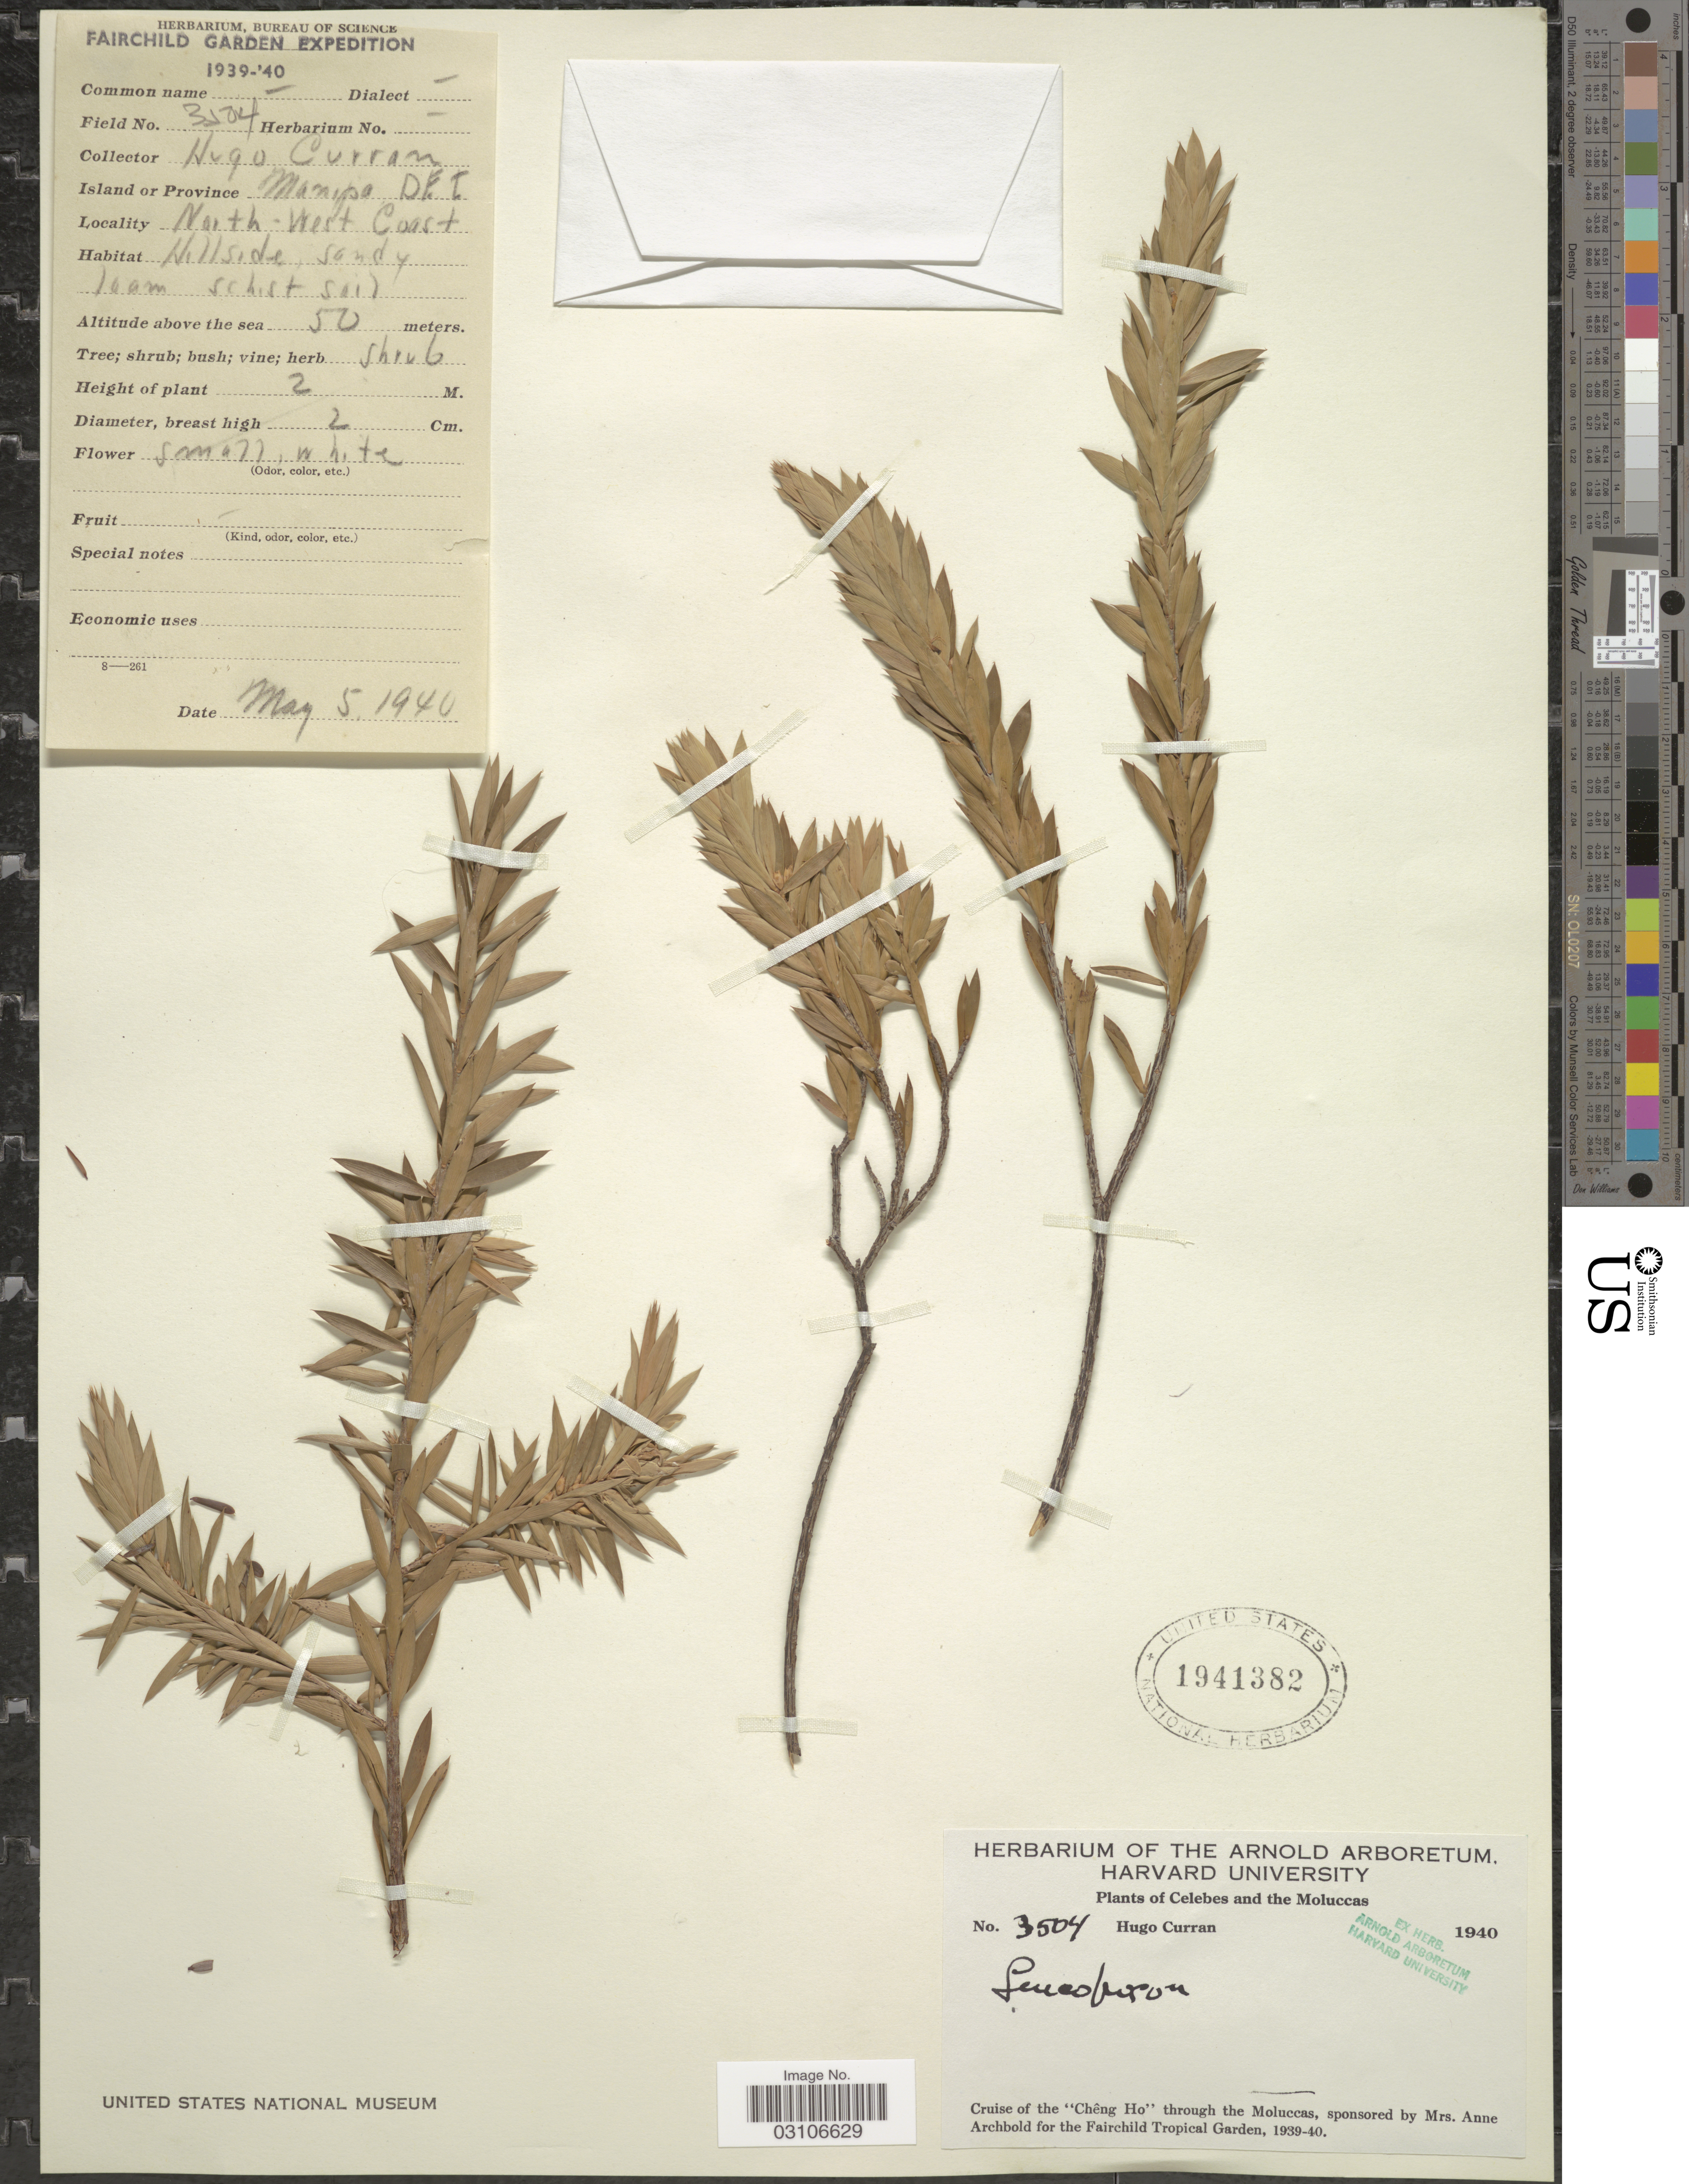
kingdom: Plantae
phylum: Tracheophyta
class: Magnoliopsida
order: Ericales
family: Ericaceae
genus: Styphelia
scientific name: Styphelia sp.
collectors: H. Curran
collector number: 3504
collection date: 1940-05-05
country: Indonesia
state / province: Maluku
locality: Celebes and the Moluccas. Island or Province Manipa. D.F.T [interpreted]. North-West Coast.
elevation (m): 50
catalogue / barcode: US 1941382